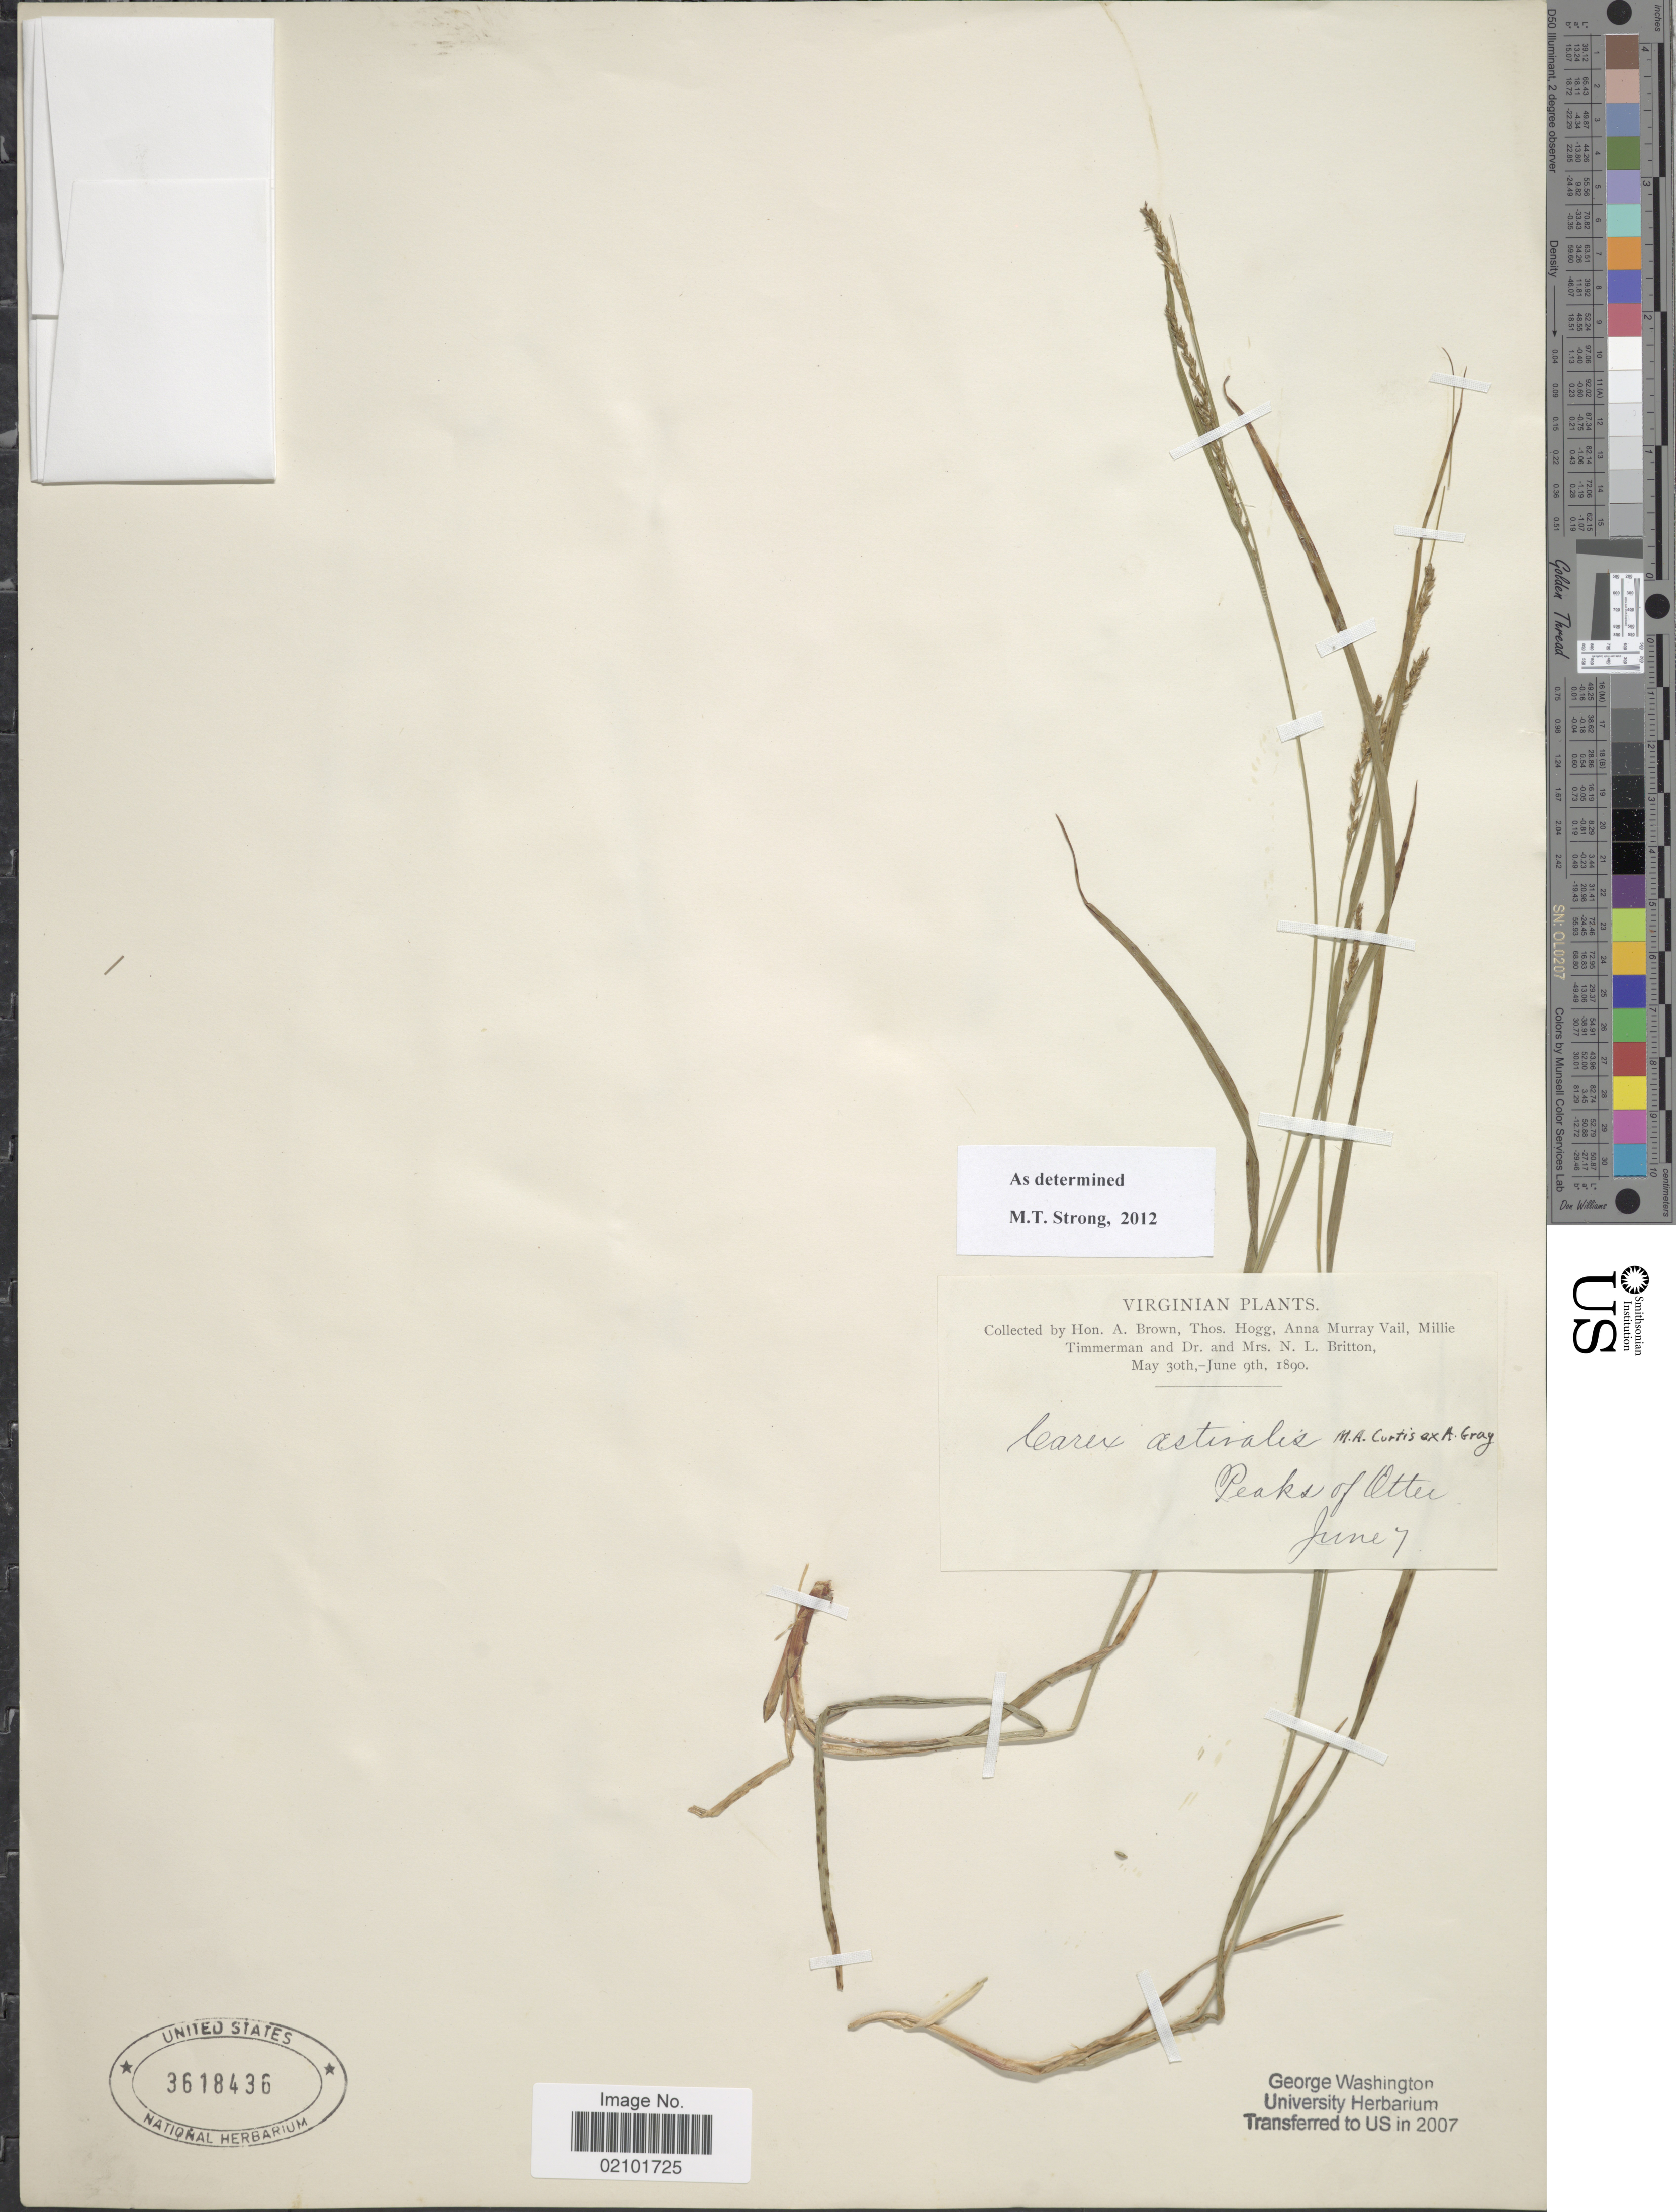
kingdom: Plantae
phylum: Tracheophyta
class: Liliopsida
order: Poales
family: Cyperaceae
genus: Carex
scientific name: Carex aestivalis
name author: M.A. Curtis ex A. Gray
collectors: H. A. Brown, T. Hogg, A. Vail, M. Timmerman & et al.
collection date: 1890-06-07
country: United States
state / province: Virginia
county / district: Bedford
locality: Peaks of Otter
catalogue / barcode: US 3618436